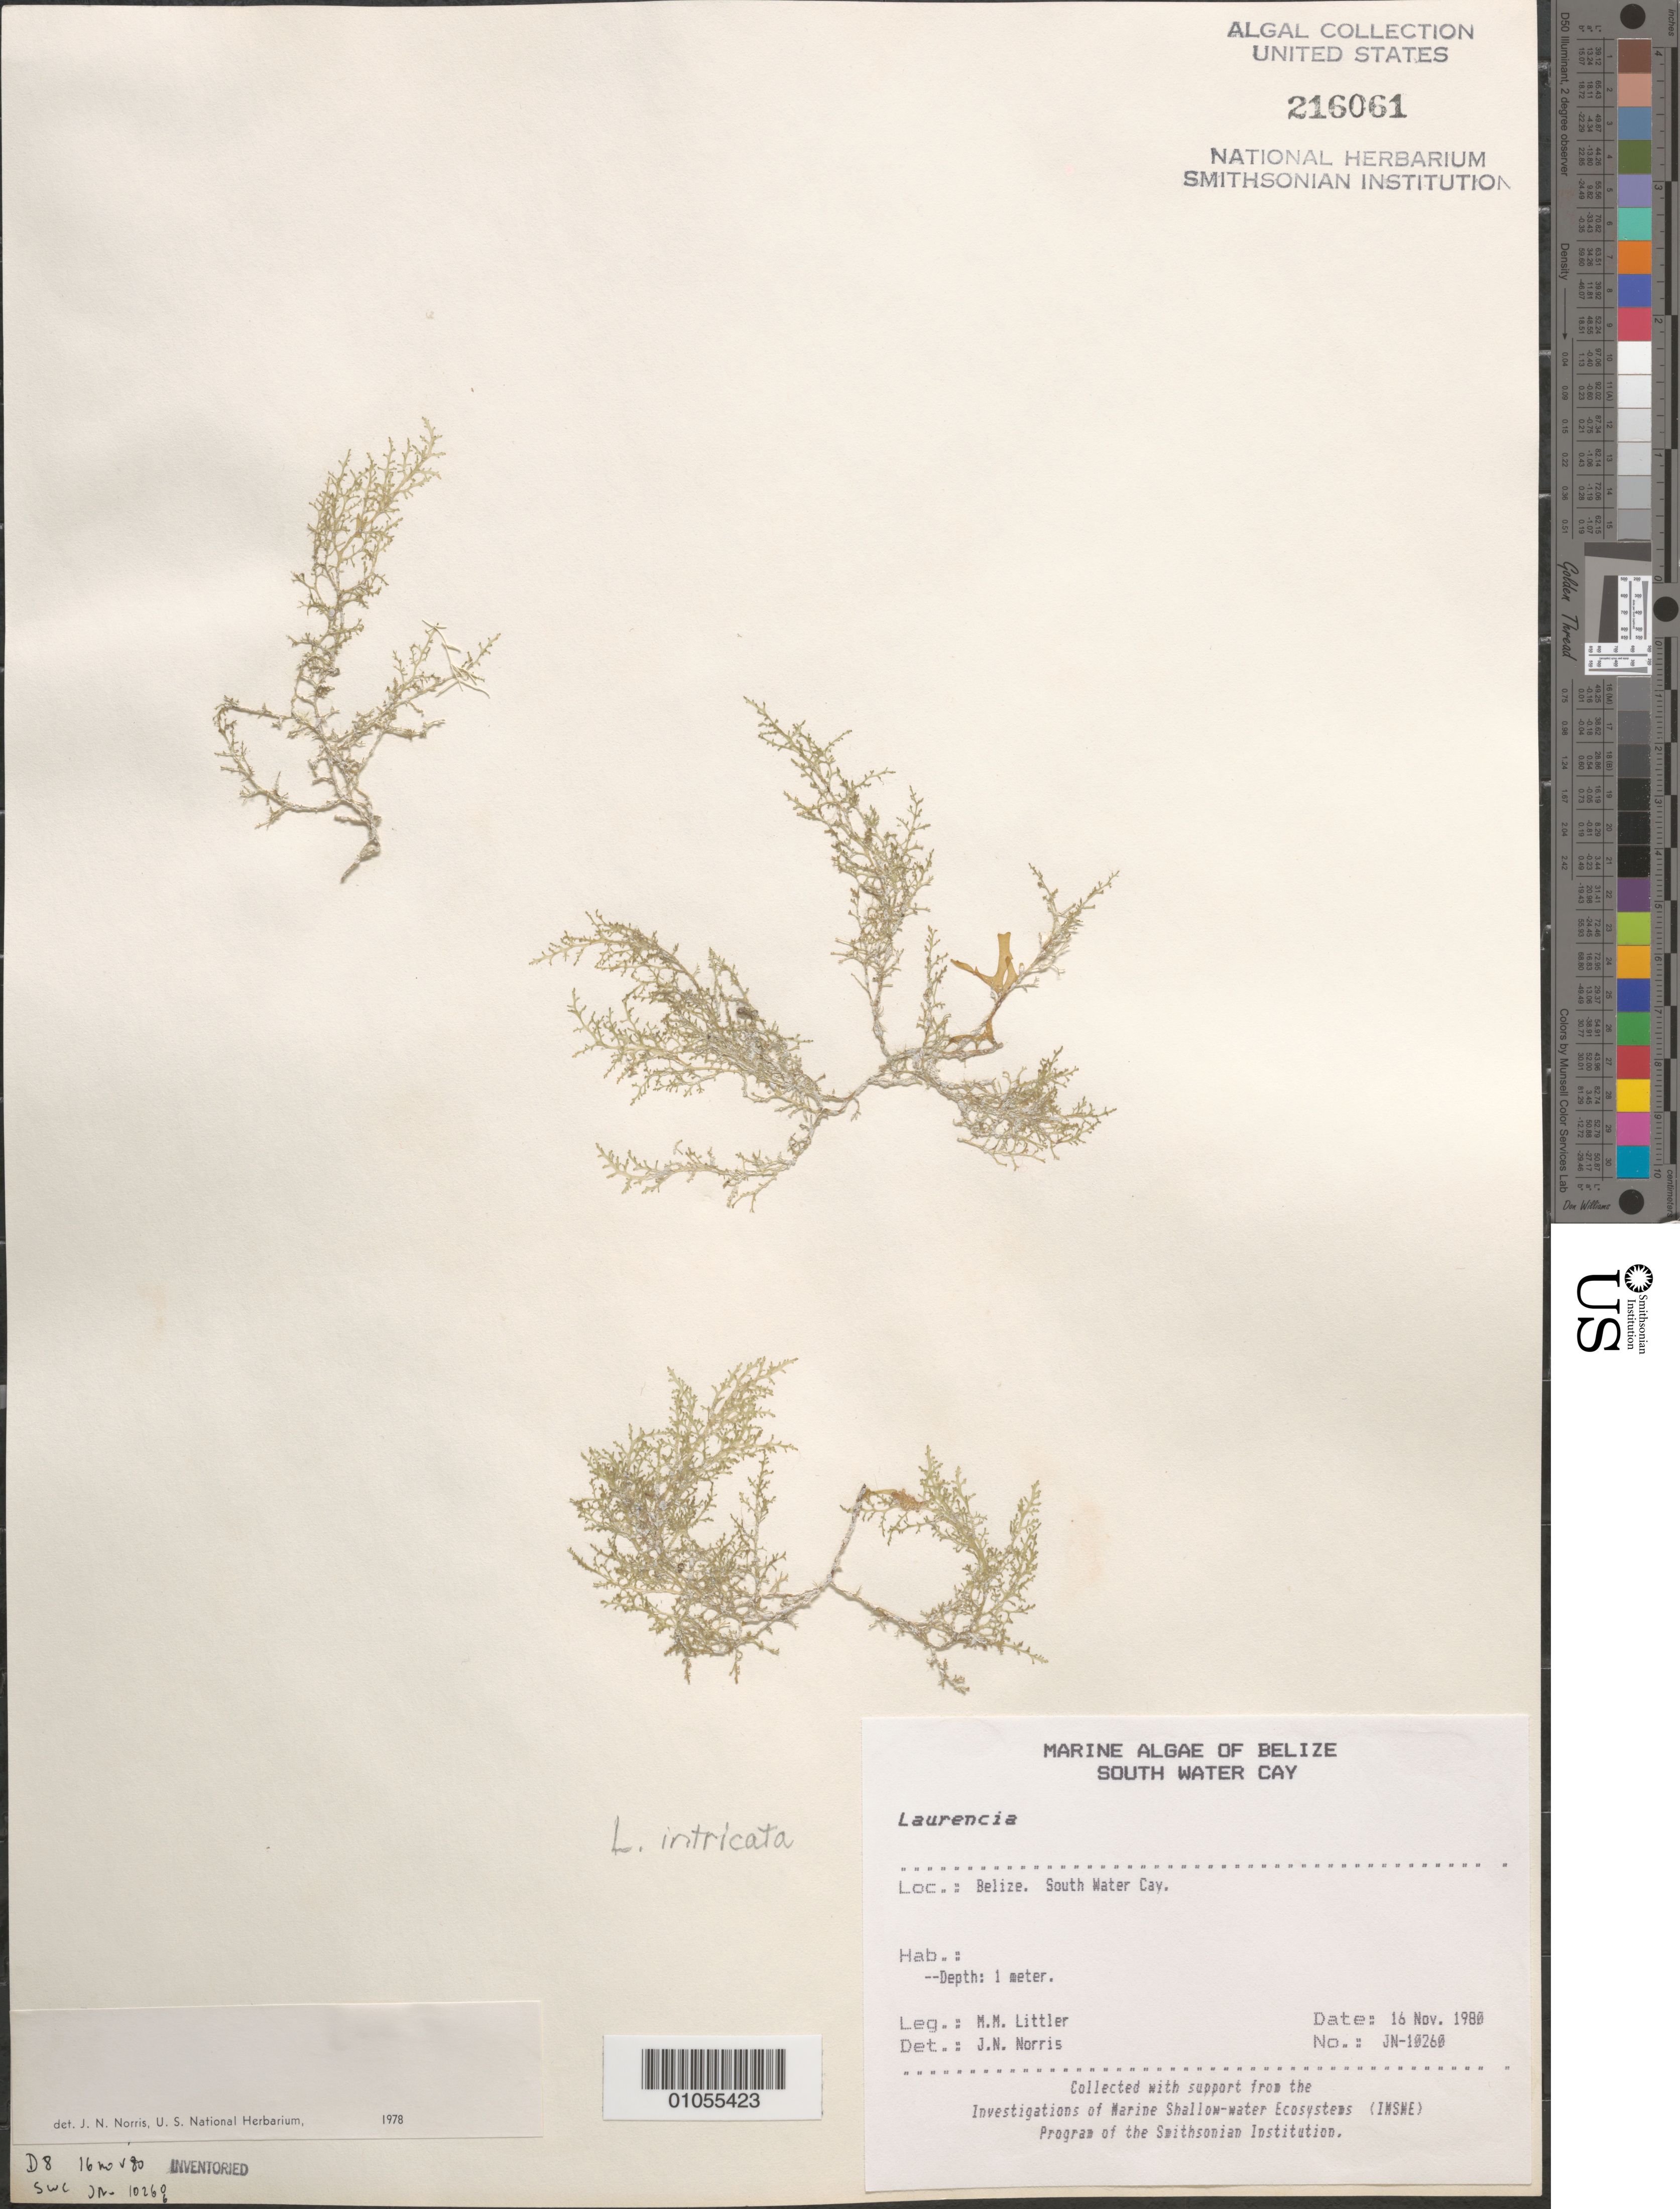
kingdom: Plantae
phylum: Rhodophyta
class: Florideophyceae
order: Ceramiales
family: Rhodomelaceae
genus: Laurencia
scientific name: Laurencia intricata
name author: J.V.Lamouroux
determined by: Norris, James N.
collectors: M. M. Littler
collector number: JN-10260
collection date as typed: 16 Nov 1980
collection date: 1980-11-16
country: Belize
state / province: Stann Creek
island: South Water Cay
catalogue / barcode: US 216061